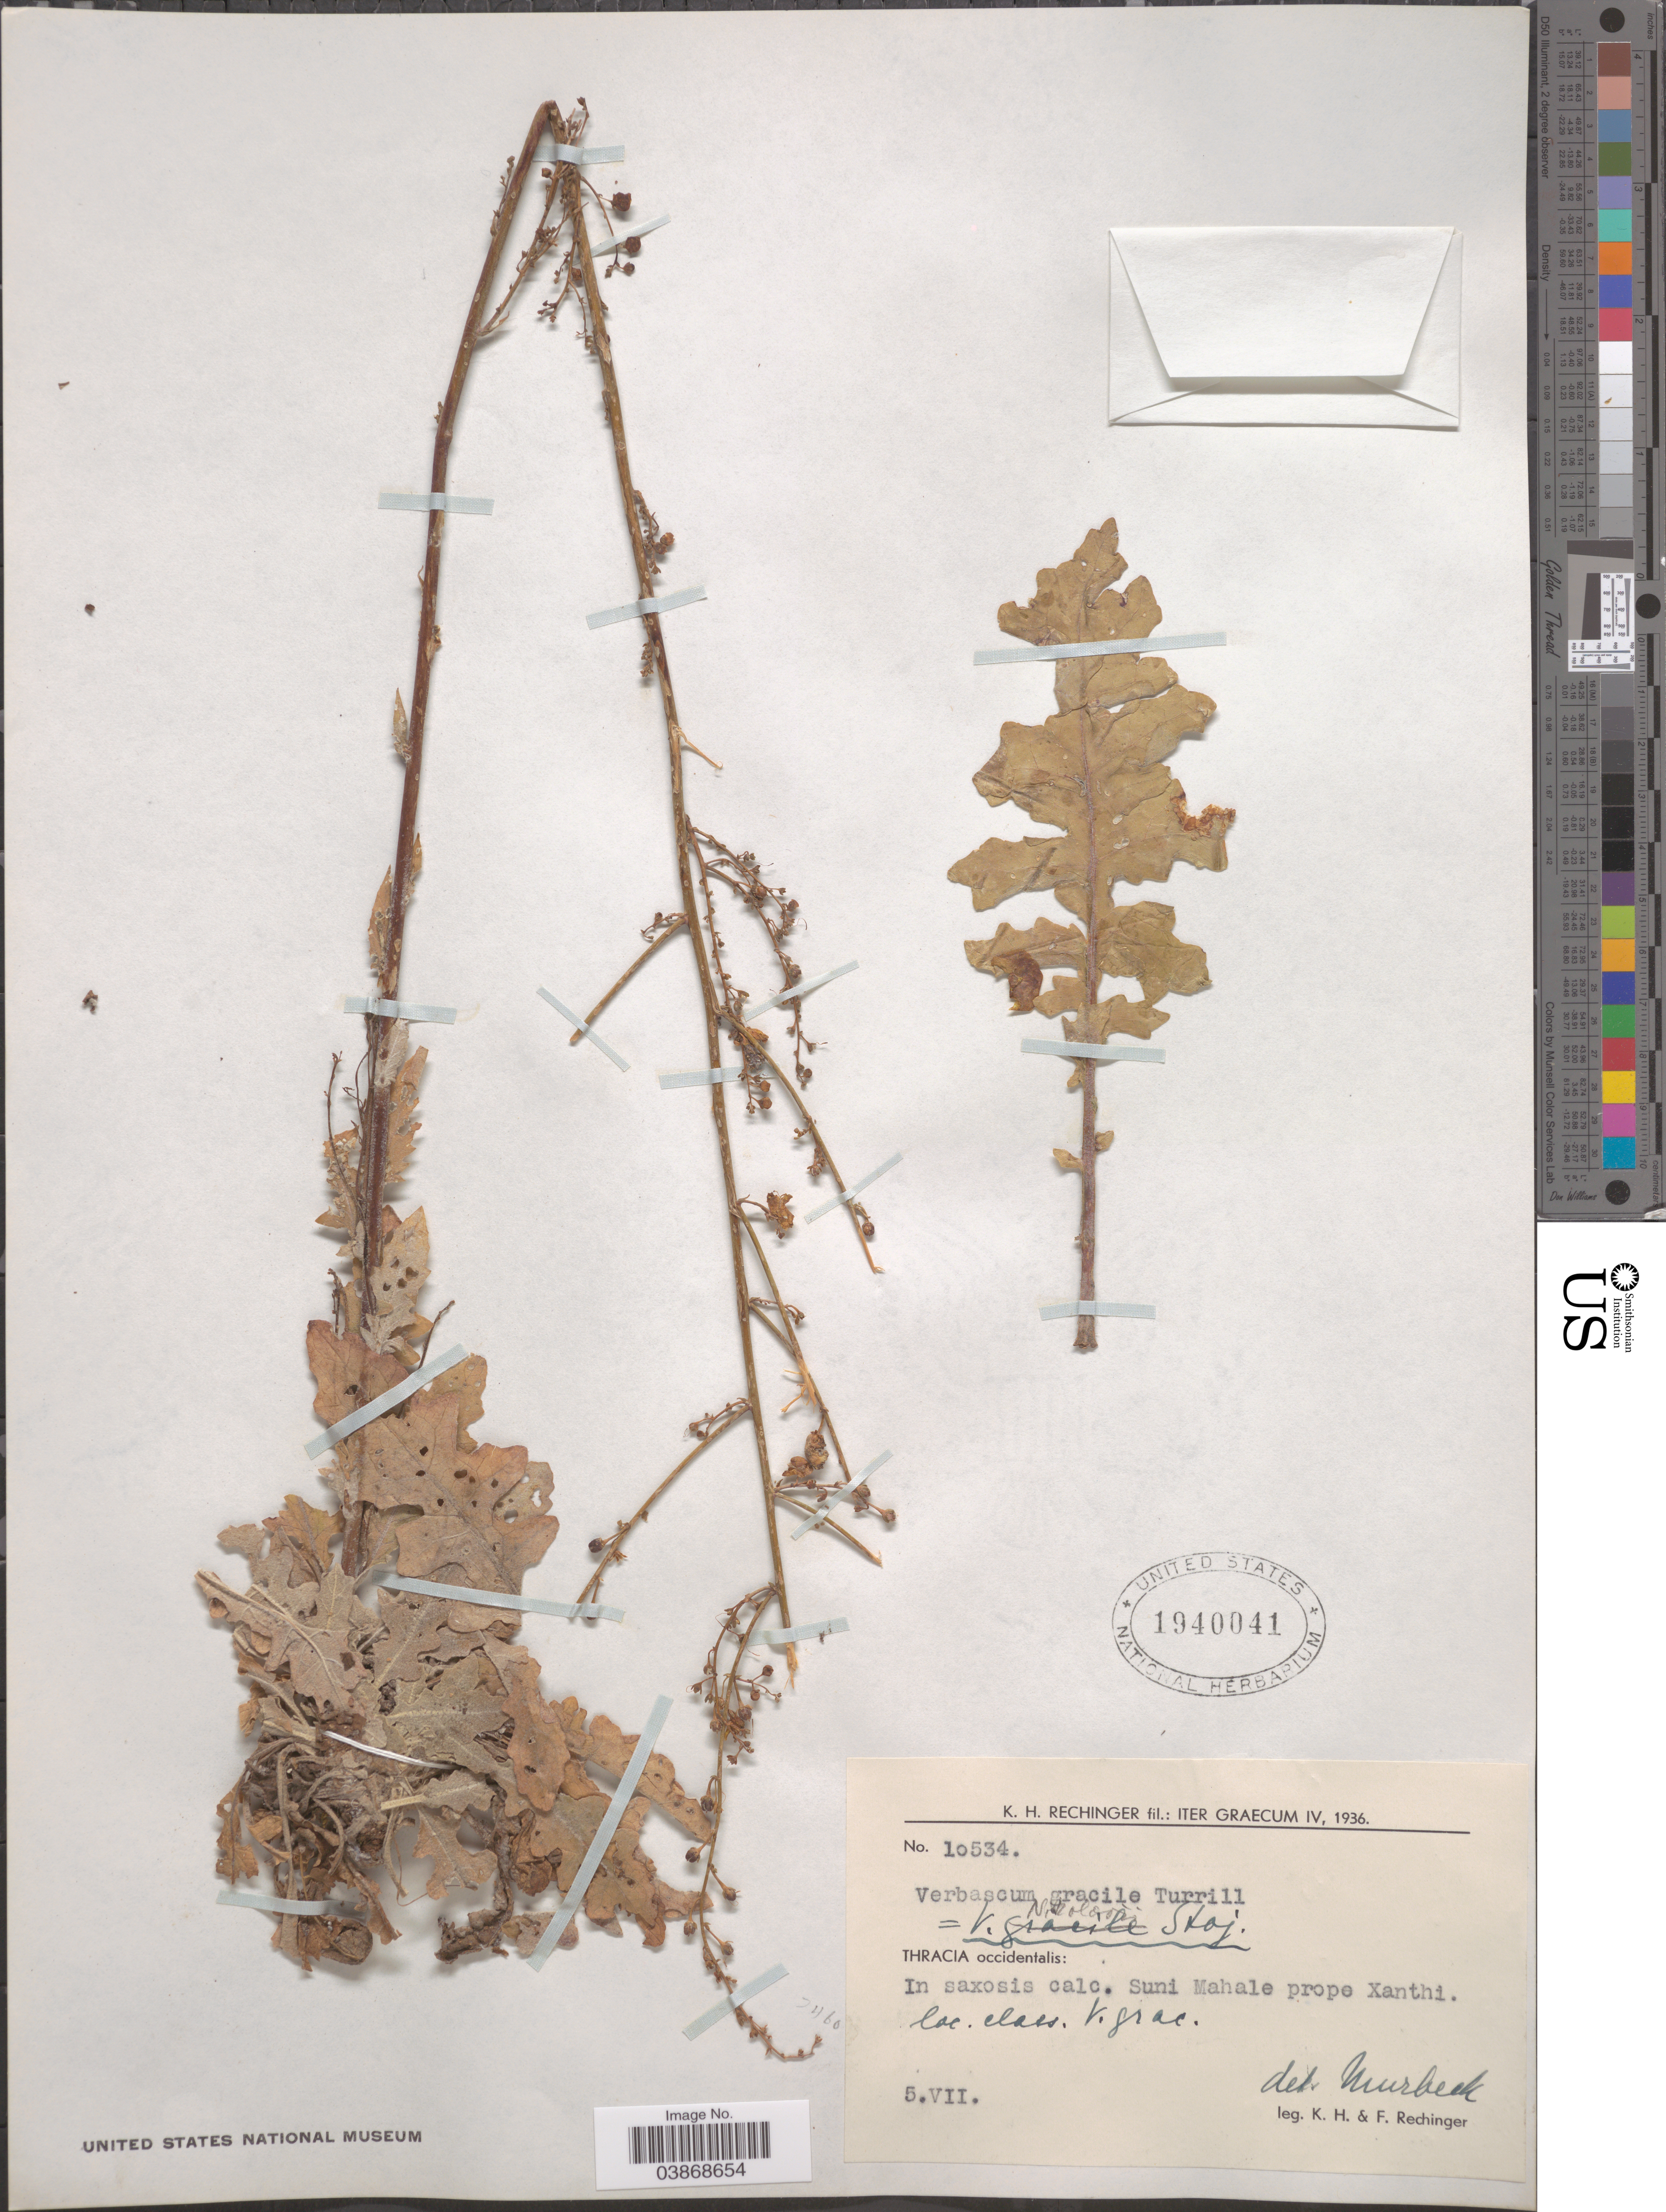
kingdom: Plantae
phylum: Tracheophyta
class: Magnoliopsida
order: Lamiales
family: Scrophulariaceae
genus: Verbascum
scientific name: Verbascum gracile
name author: Turrill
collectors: K. H. Rechinger & F. Rechinger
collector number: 10534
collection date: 1936-07-05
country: Greece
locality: Iter Graecum. Thracia occidentalis: In saxosis calc. Suni Mahale prope Xanthi.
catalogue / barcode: US 1940041